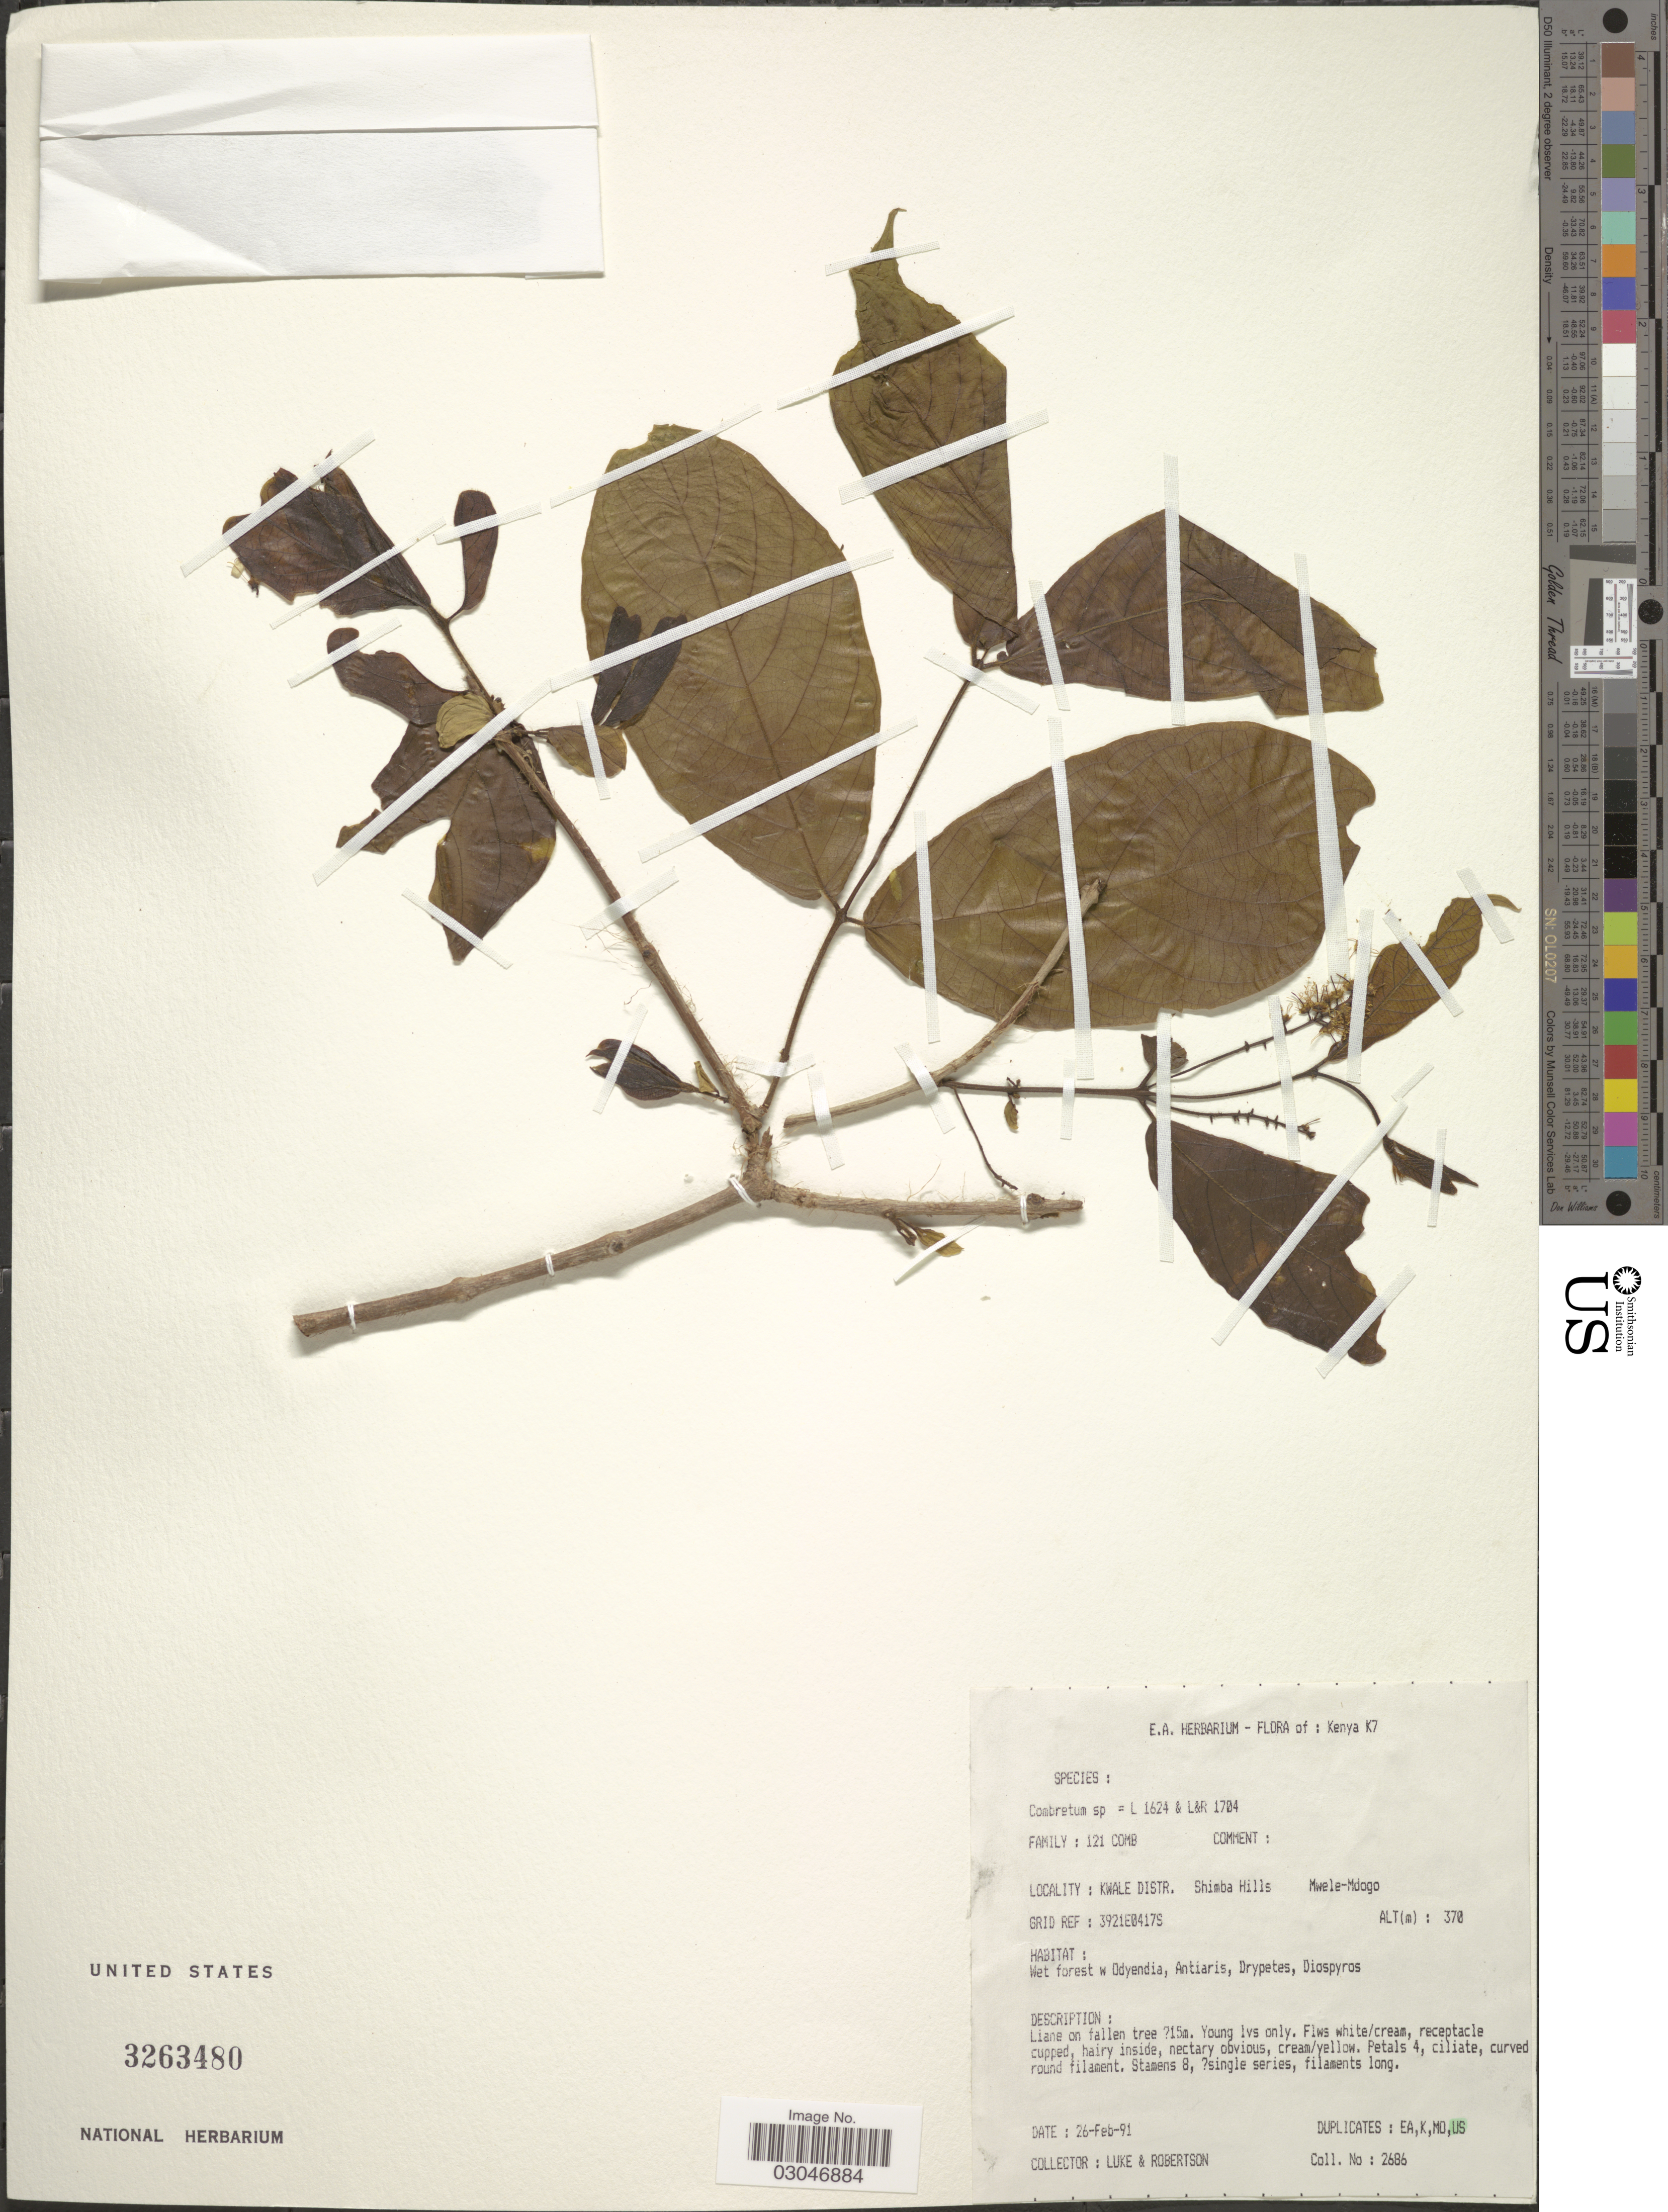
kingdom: Plantae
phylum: Tracheophyta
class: Magnoliopsida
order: Myrtales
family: Combretaceae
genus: Combretum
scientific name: Combretum sp.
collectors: -. Luke & -. Robertson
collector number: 2686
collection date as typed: Transcribed d/m/y: 26/2/91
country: Kenya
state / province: Kwale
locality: K7, Kwale Distr. Shimba Hills, Mwele-Mdogo.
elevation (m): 370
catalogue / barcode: US 3263480